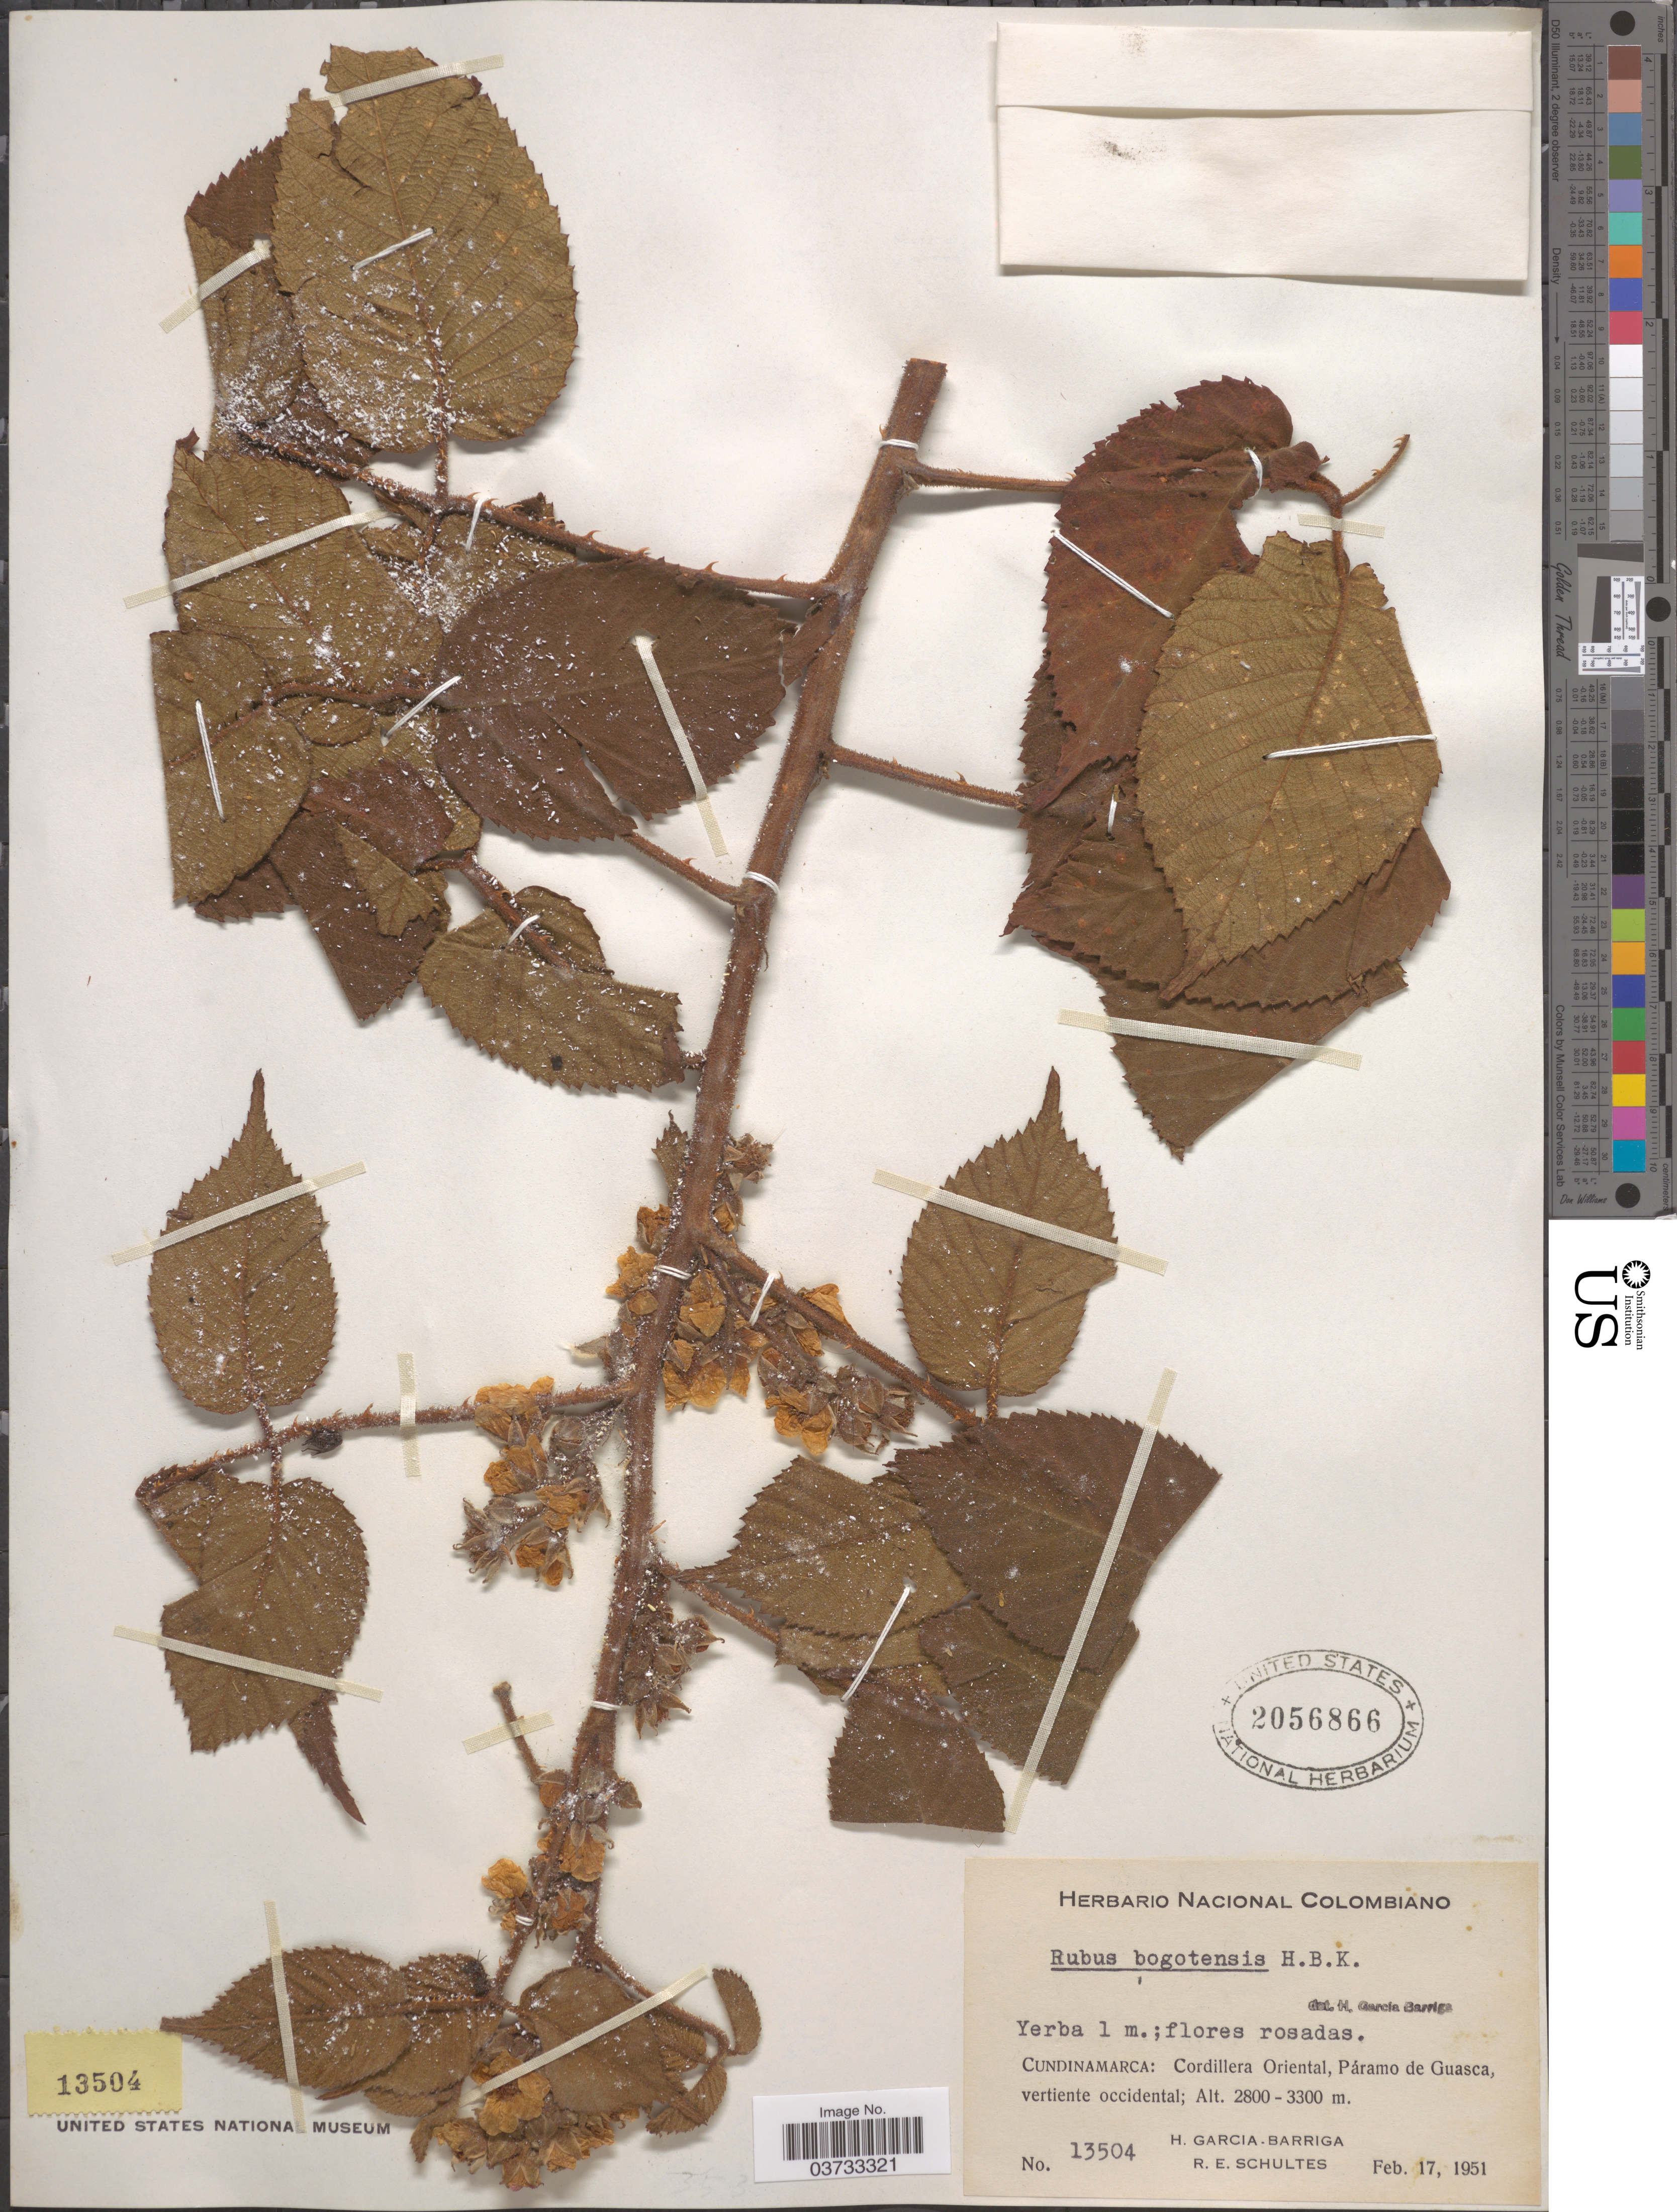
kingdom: Plantae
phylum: Tracheophyta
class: Magnoliopsida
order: Rosales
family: Rosaceae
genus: Rubus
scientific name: Rubus bogotensis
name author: Kunth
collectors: H. García Barriga & R. E. Schultes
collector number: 13504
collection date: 1951-02-17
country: Colombia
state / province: Cundinamarca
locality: Cordillera Oriental, Páramo de Guasca, vertiente occidental.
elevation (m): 2800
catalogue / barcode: US 2056866